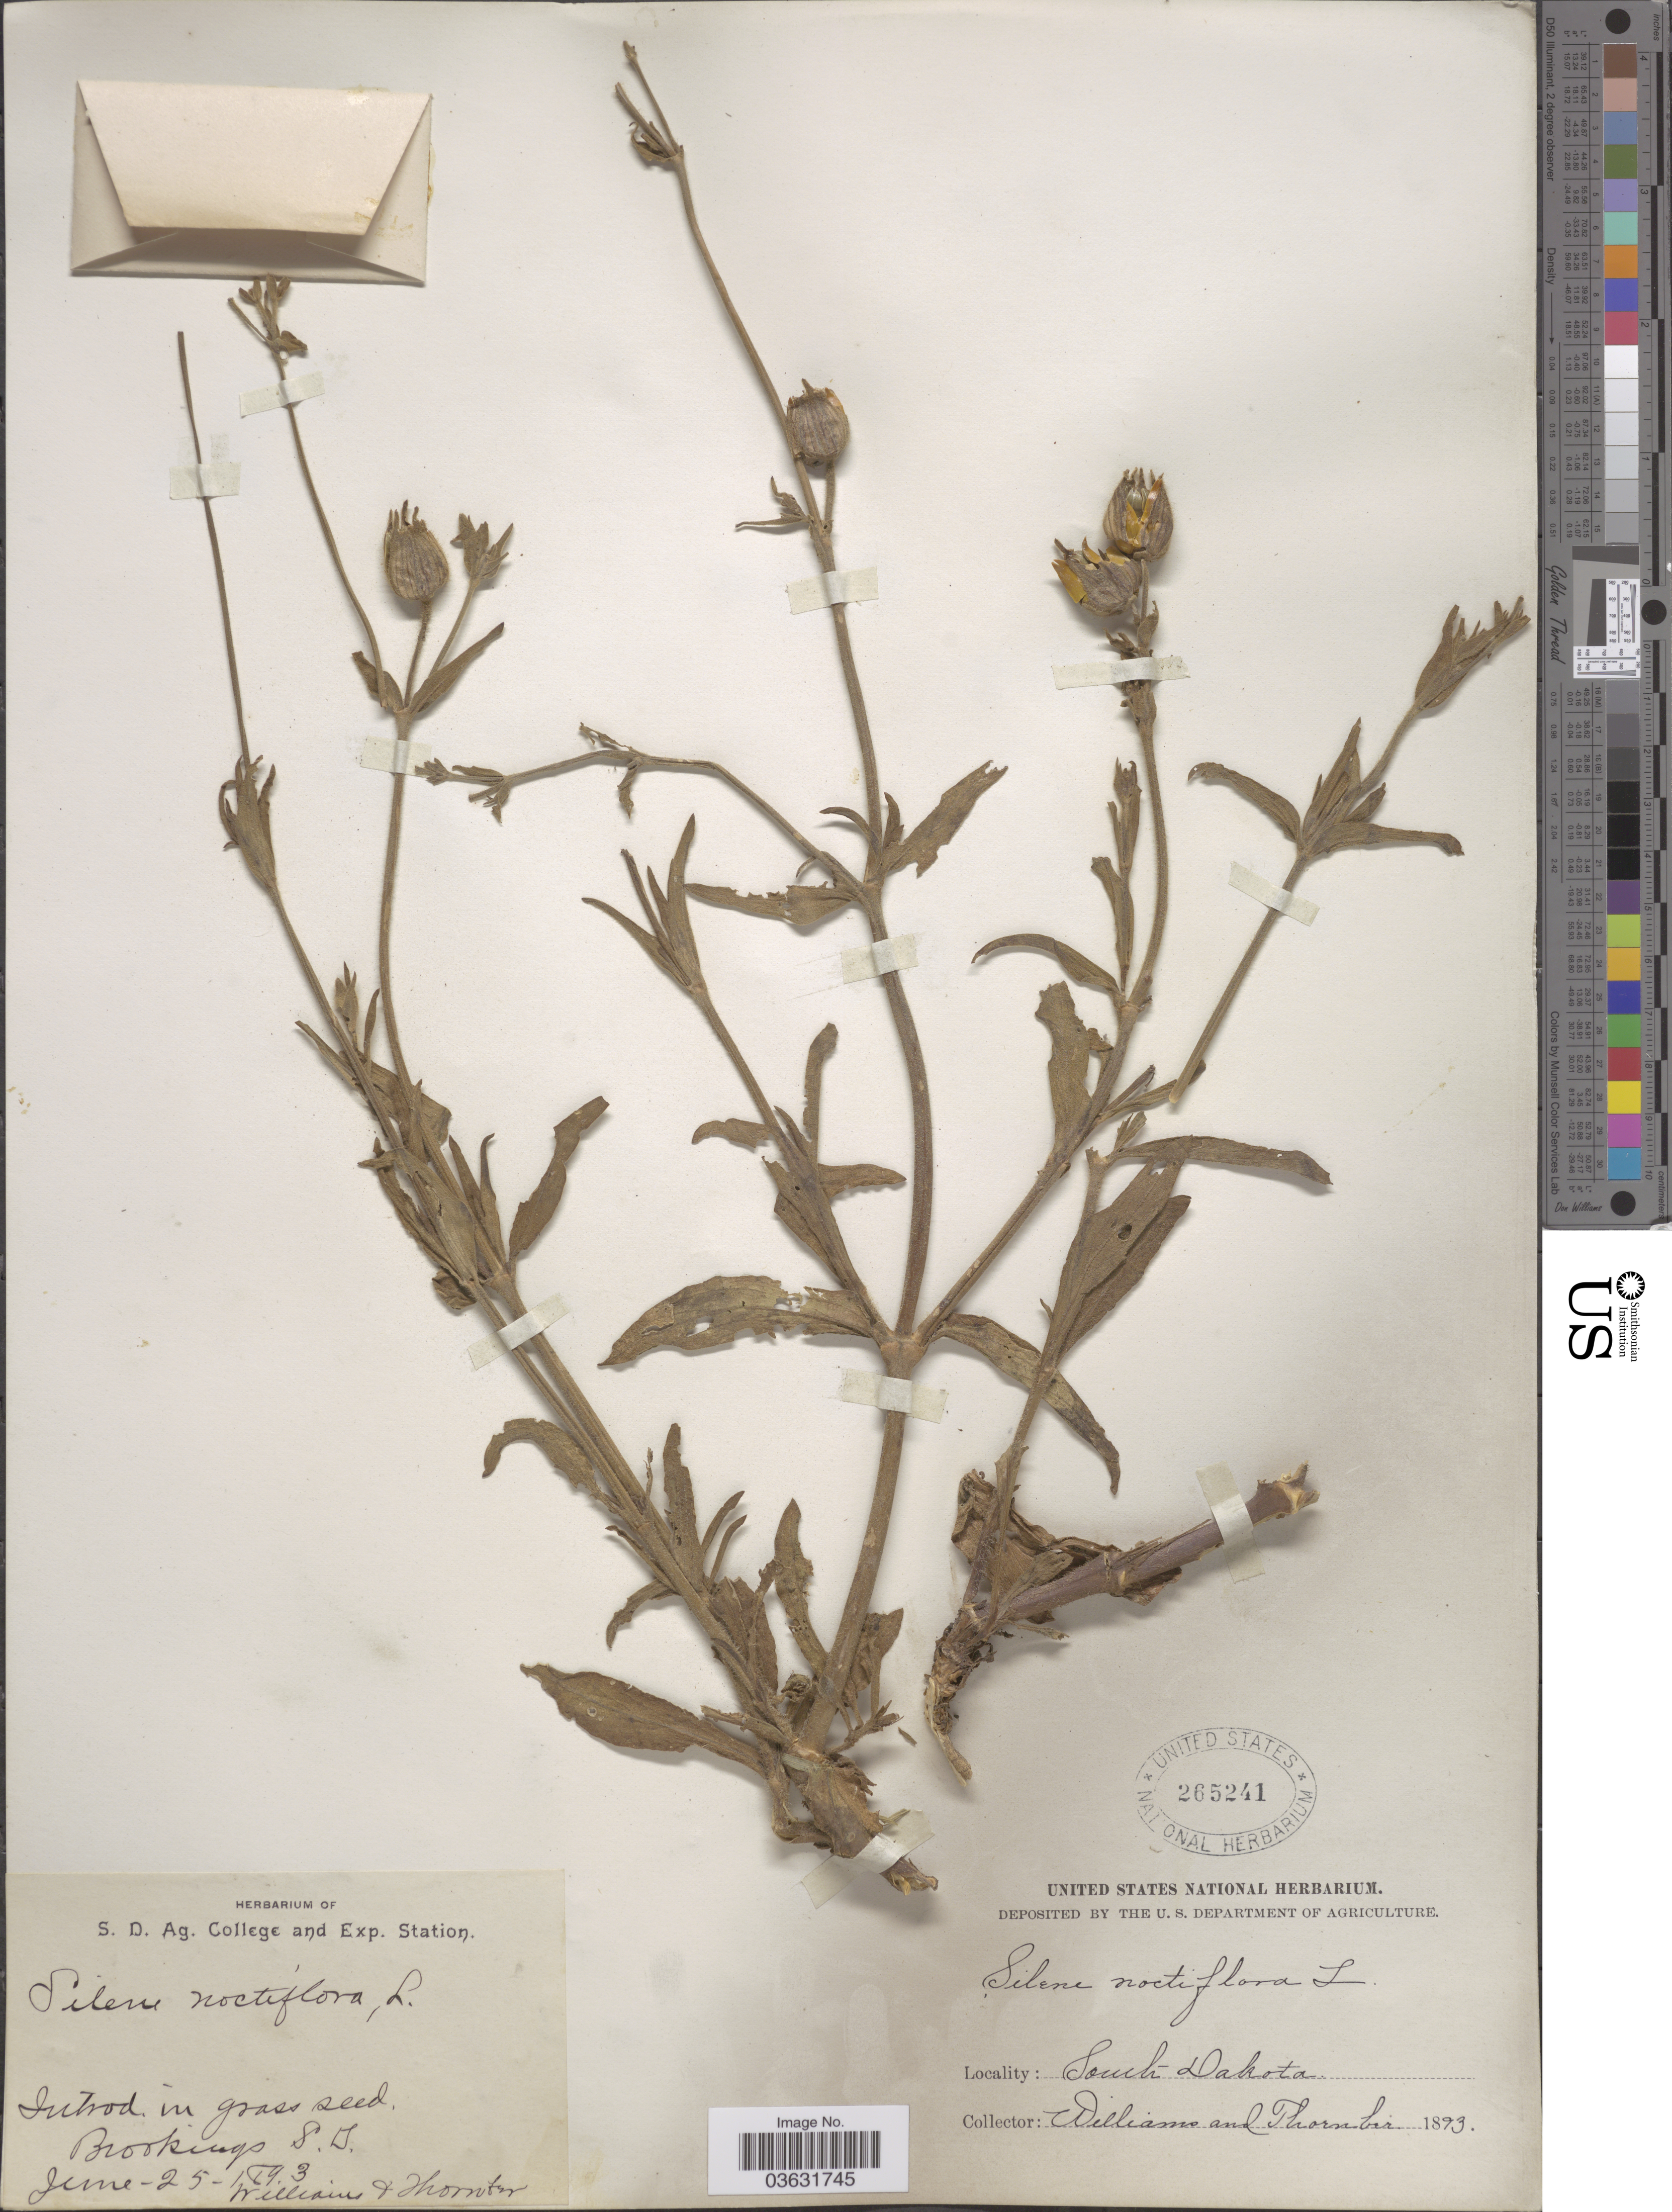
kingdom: Plantae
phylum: Tracheophyta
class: Magnoliopsida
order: Caryophyllales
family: Caryophyllaceae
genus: Silene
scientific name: Silene noctiflora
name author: L.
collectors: -- Williams & -. Thornber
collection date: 1893-06-25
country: United States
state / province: South Dakota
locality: Brookings.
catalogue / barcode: US 265241